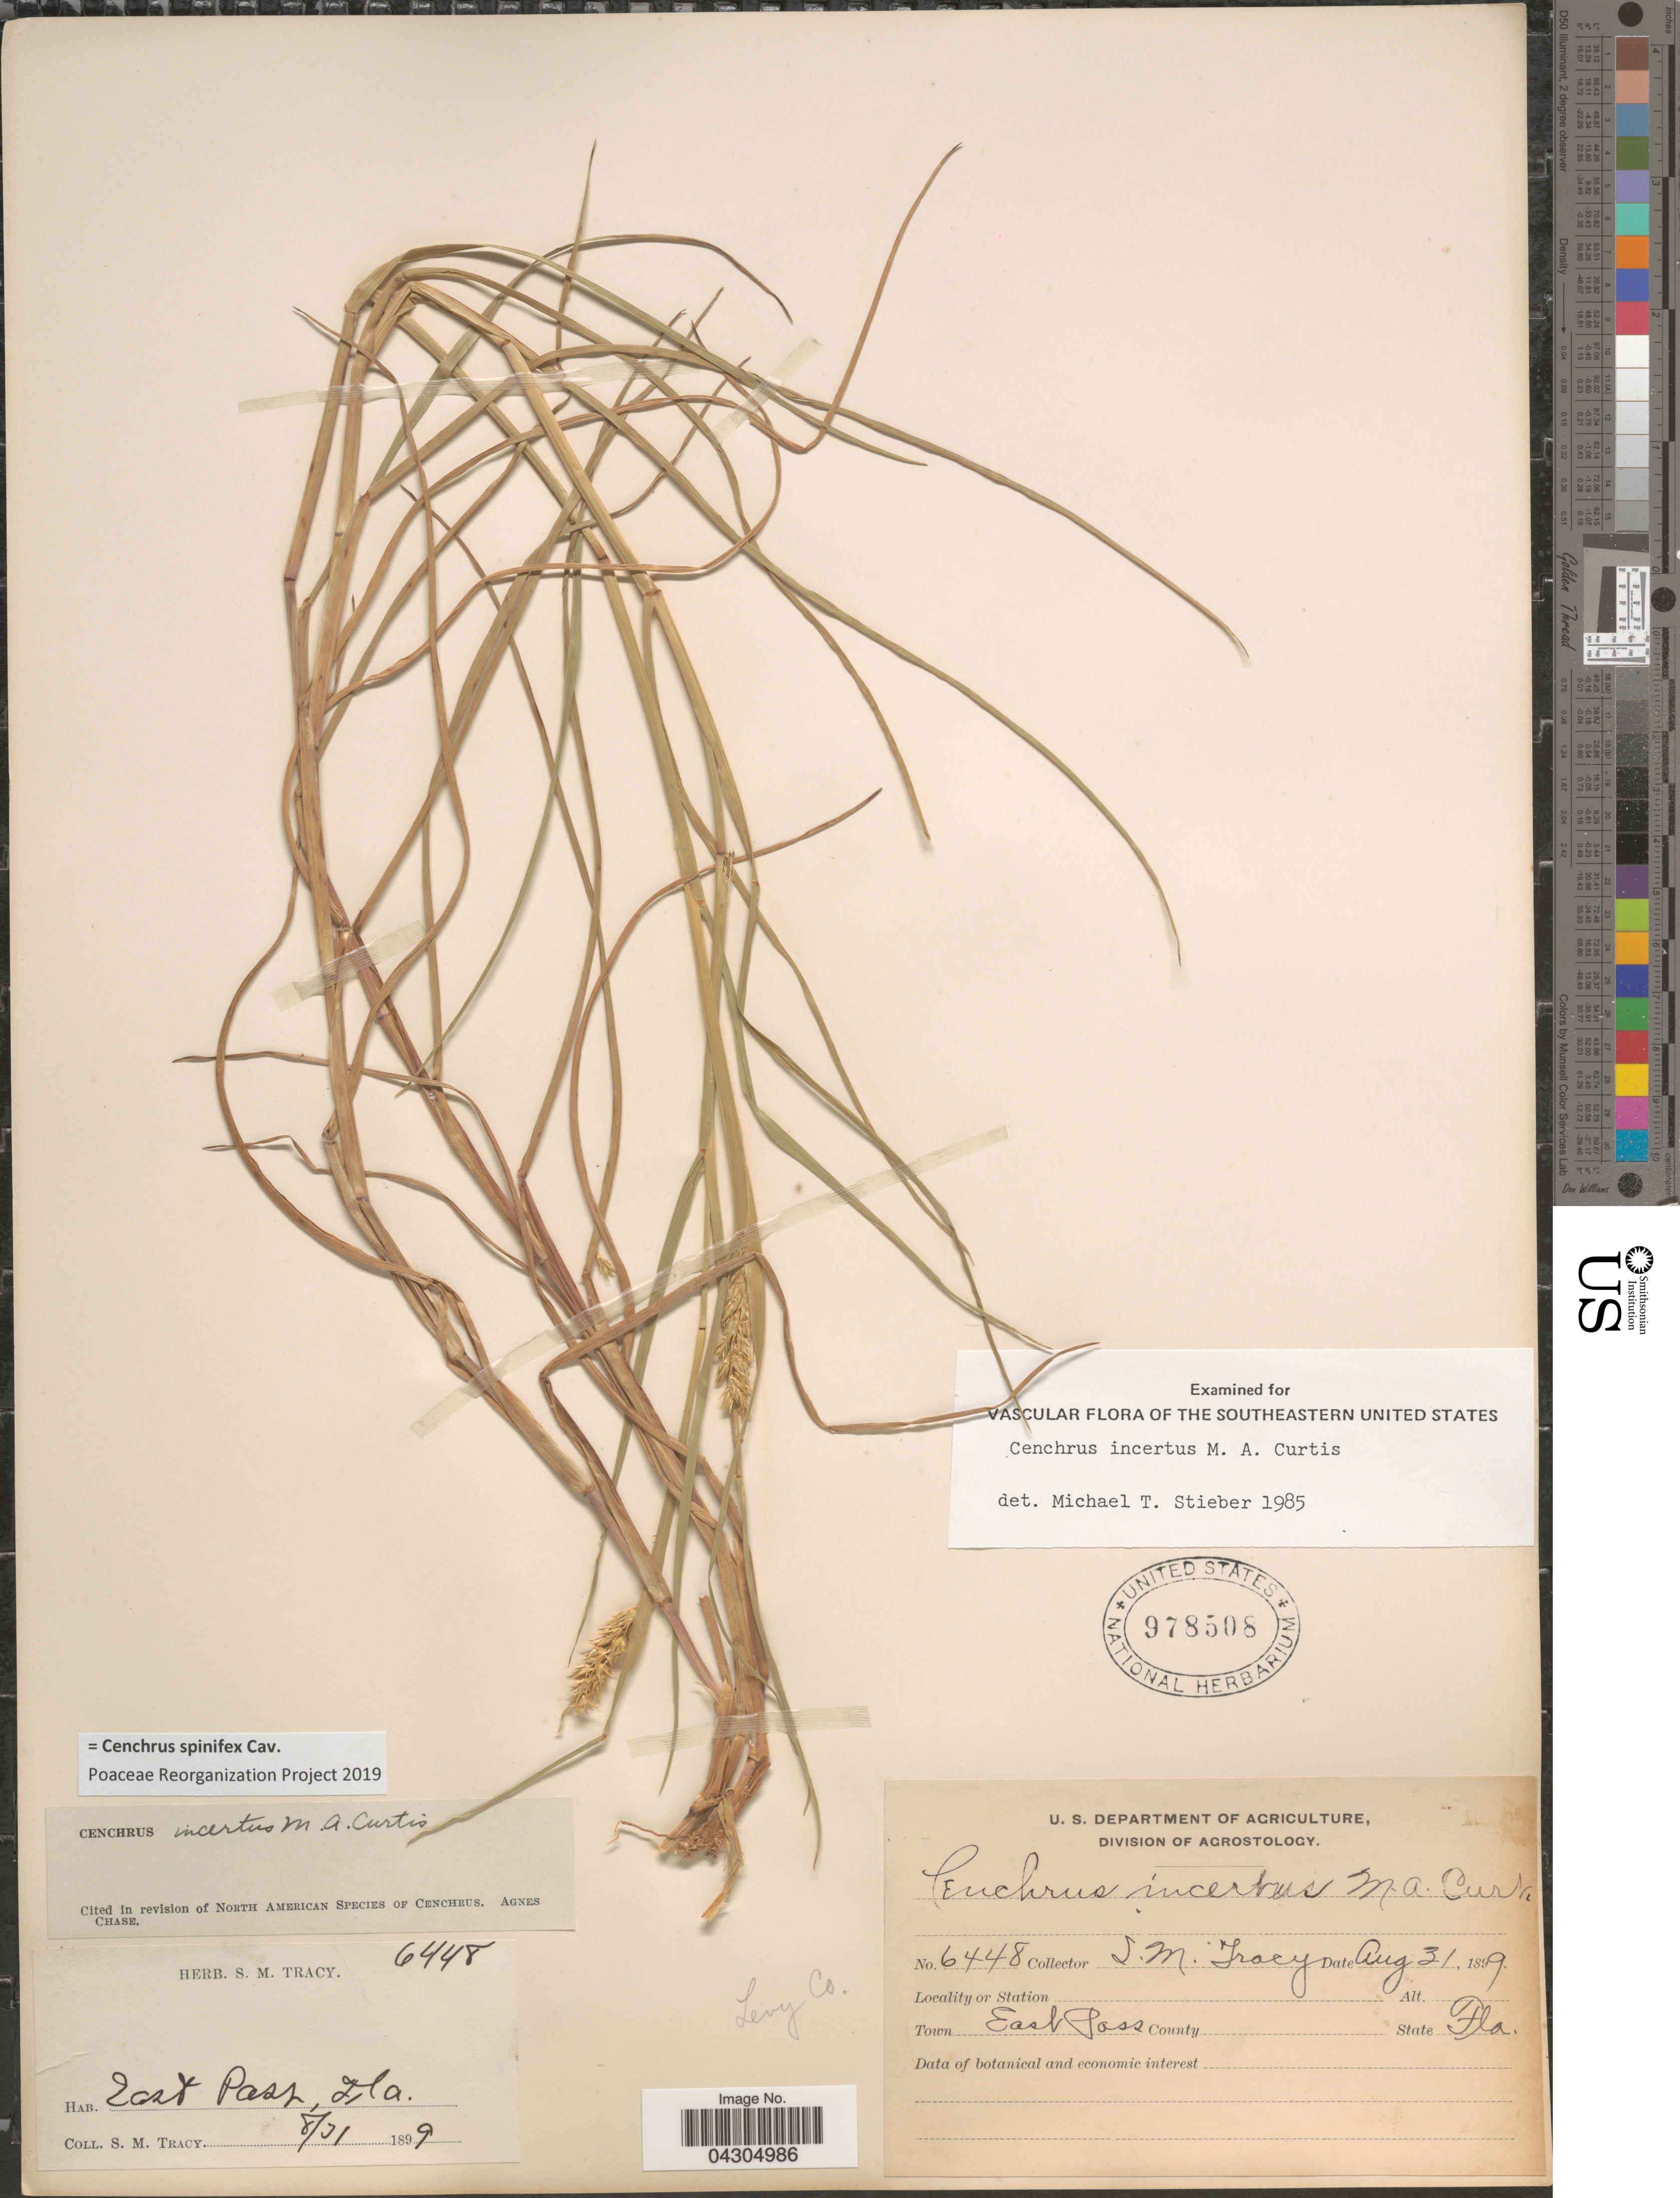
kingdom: Plantae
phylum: Tracheophyta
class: Liliopsida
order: Poales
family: Poaceae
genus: Cenchrus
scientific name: Cenchrus spinifex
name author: Cav.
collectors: S. M. Tracy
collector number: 6448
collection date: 1899-08-31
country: United States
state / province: Florida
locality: Town East Pass. Levy Co.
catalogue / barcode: US 978508